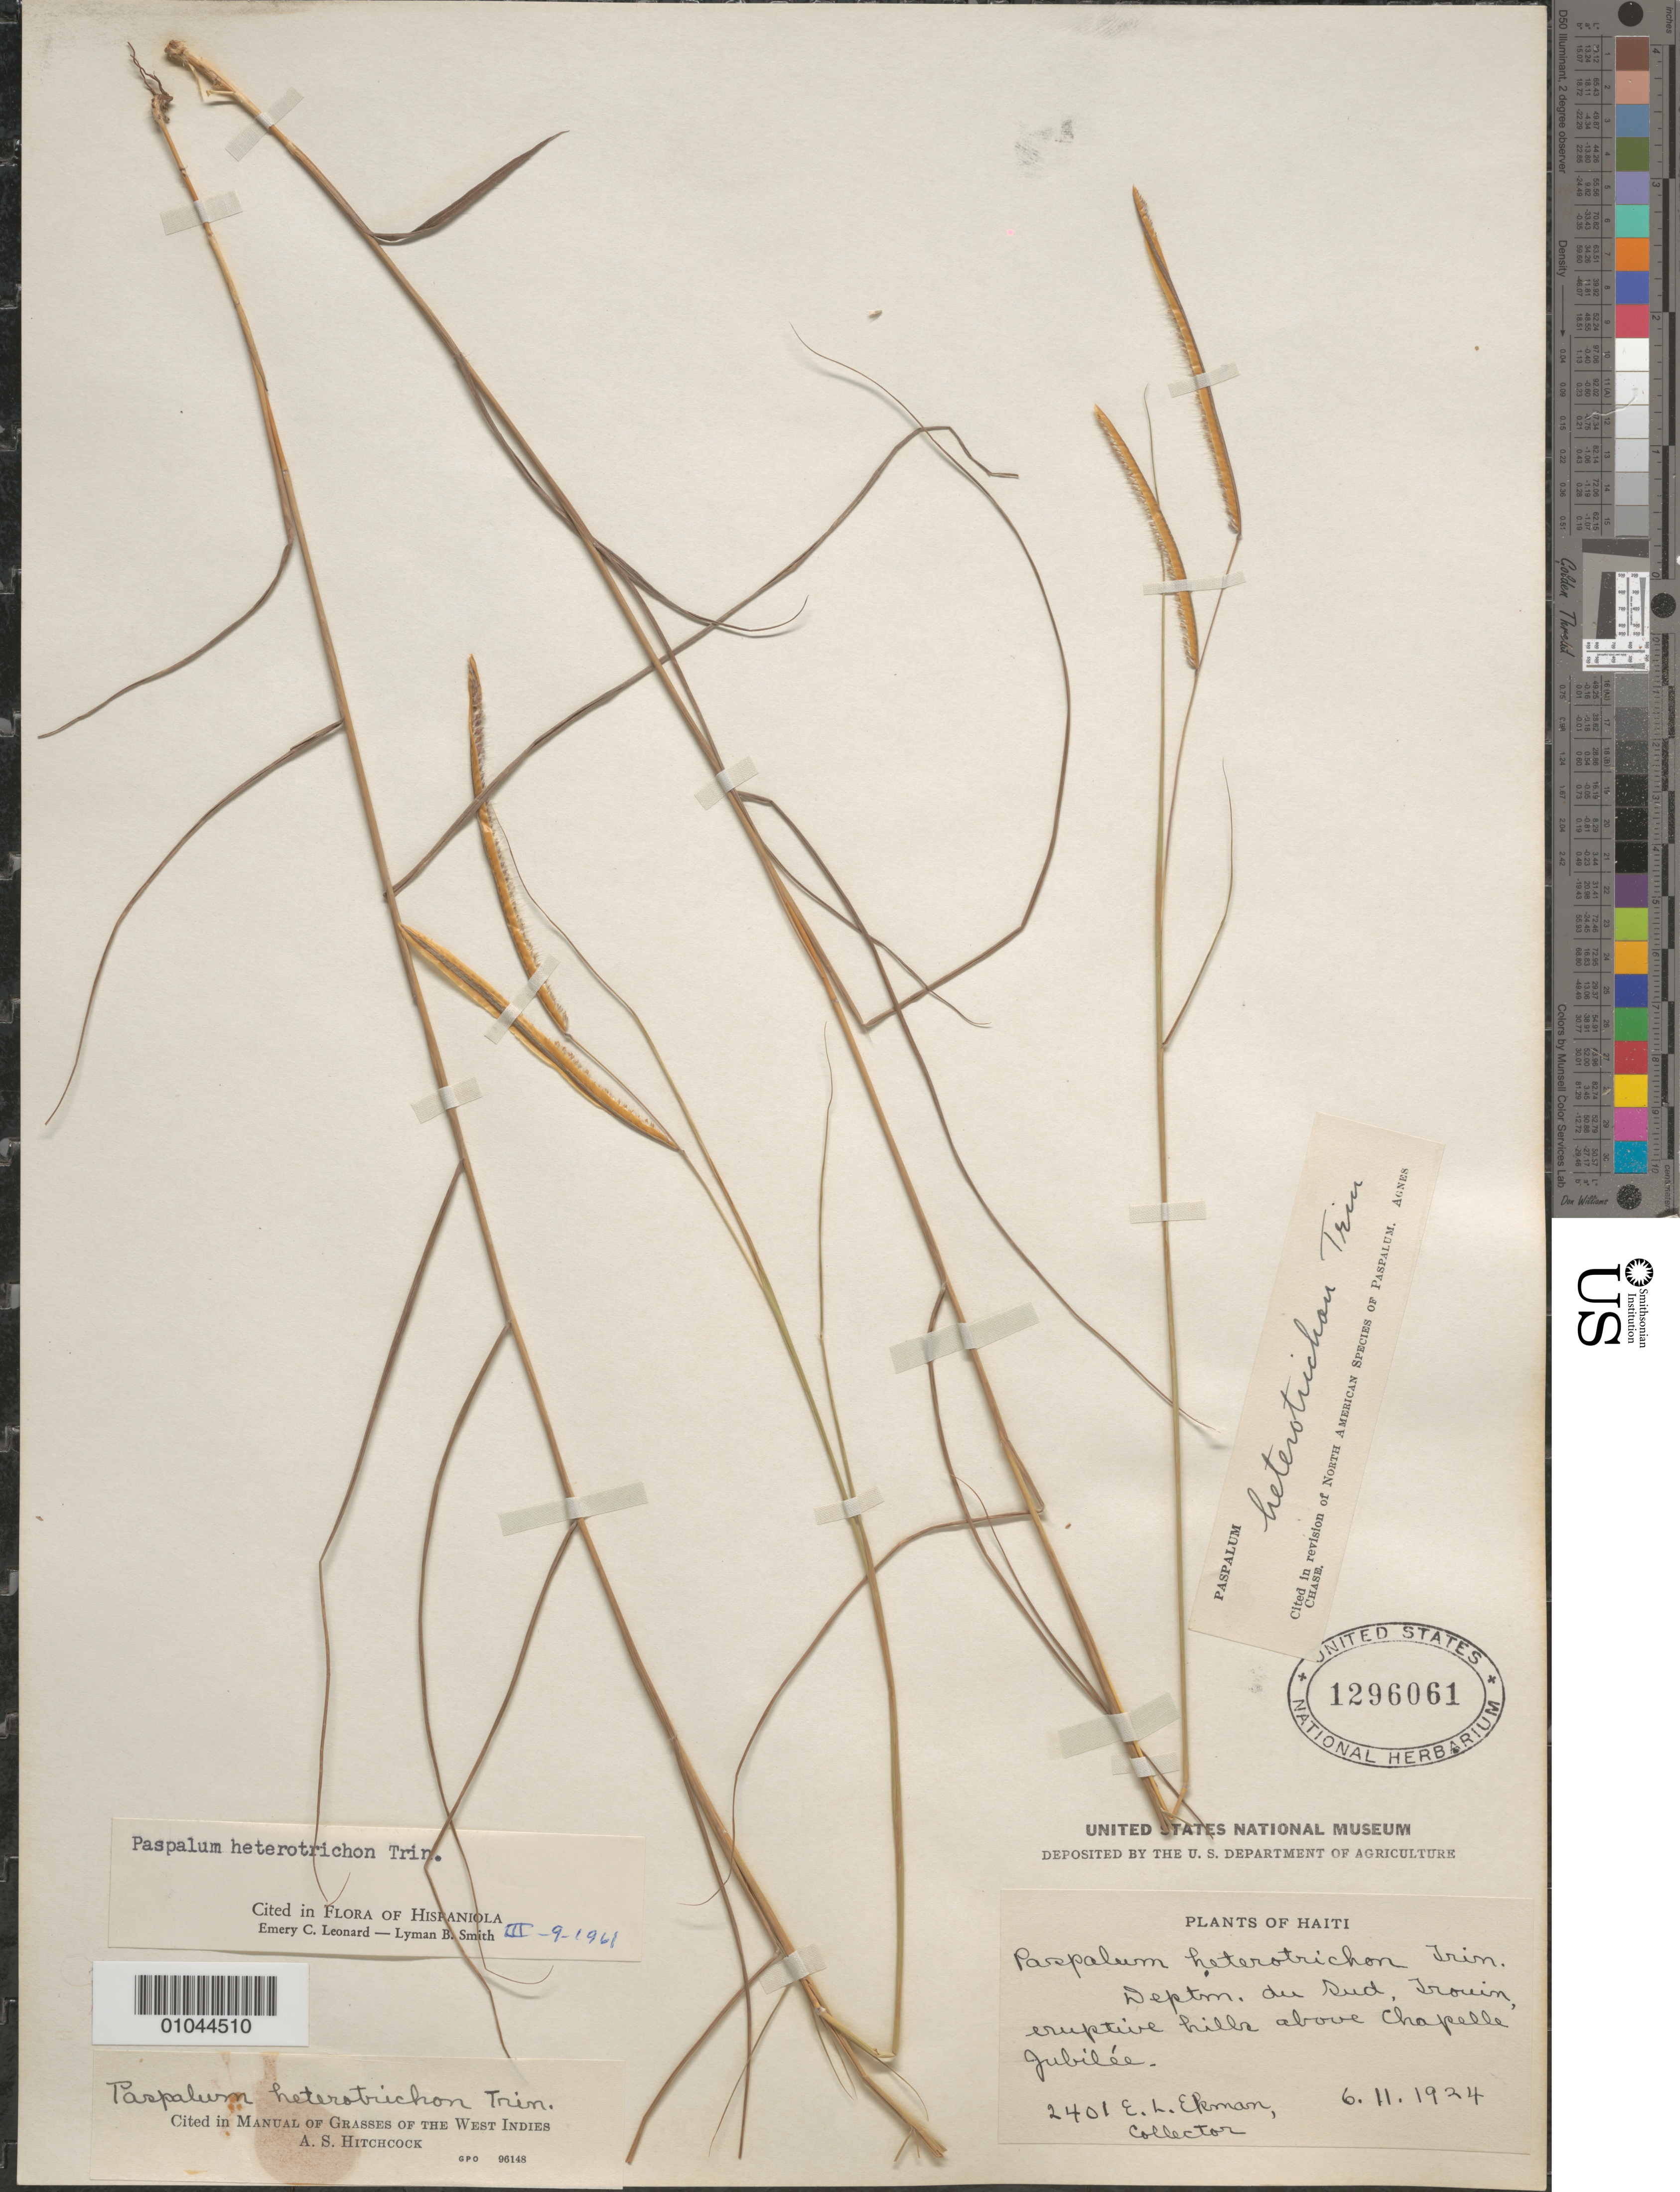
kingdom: Plantae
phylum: Tracheophyta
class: Liliopsida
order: Poales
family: Poaceae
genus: Paspalum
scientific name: Paspalum heterotrichum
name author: Trin.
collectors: E. L. Ekman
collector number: H 2401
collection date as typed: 06 Nov 1924 or 11 Jun 1924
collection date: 1924-06-11 or 1924-11-06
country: Haiti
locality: Departement du Sud, Irouin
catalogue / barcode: US 1296061